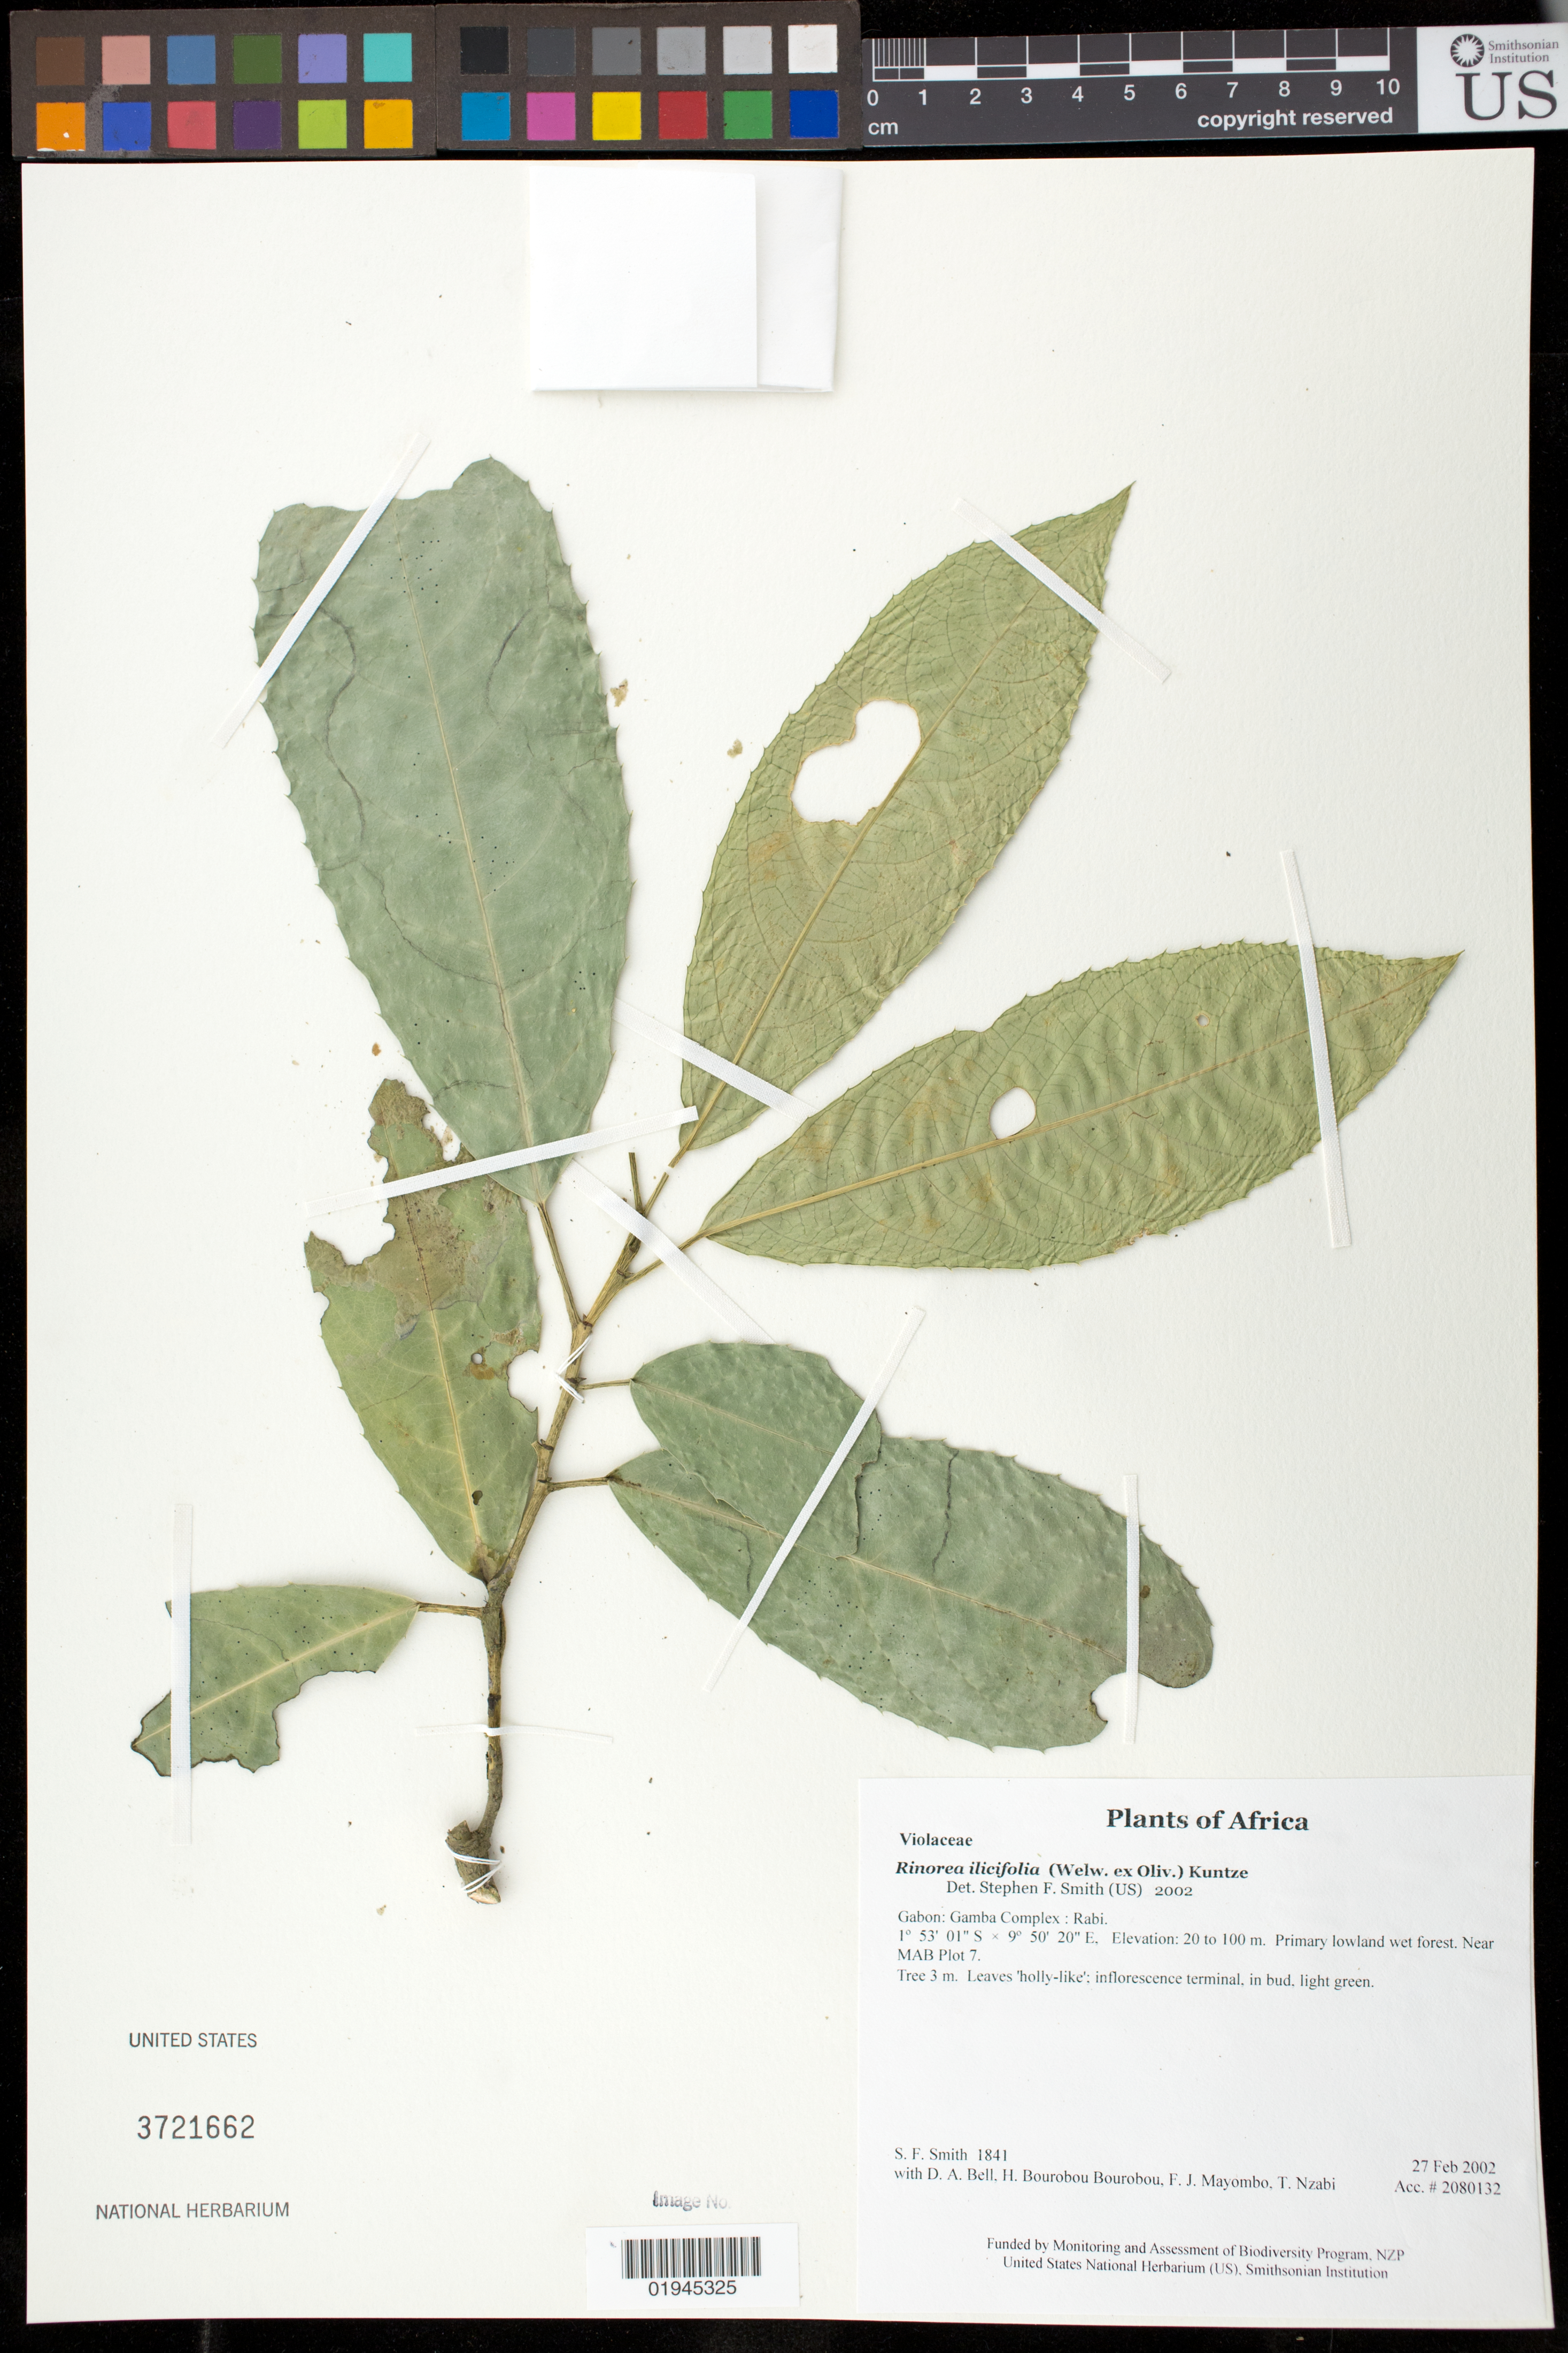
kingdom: Plantae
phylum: Tracheophyta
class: Magnoliopsida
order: Malpighiales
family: Violaceae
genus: Rinorea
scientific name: Rinorea ilicifolia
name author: (Welw. ex Oliv.) Kuntze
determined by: Smith, Stephen F., (US), NMNH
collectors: S.F. Smith, D. A. Bell, H. Bourobou Bourobou & F. J. Mayombo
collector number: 1841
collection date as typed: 27 Feb 2002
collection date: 2002-02-27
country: Gabon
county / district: Gamba Complex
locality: Rabi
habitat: Primary lowland wet forest. Near MAB Plot 7.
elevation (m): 20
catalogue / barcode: US 3721662